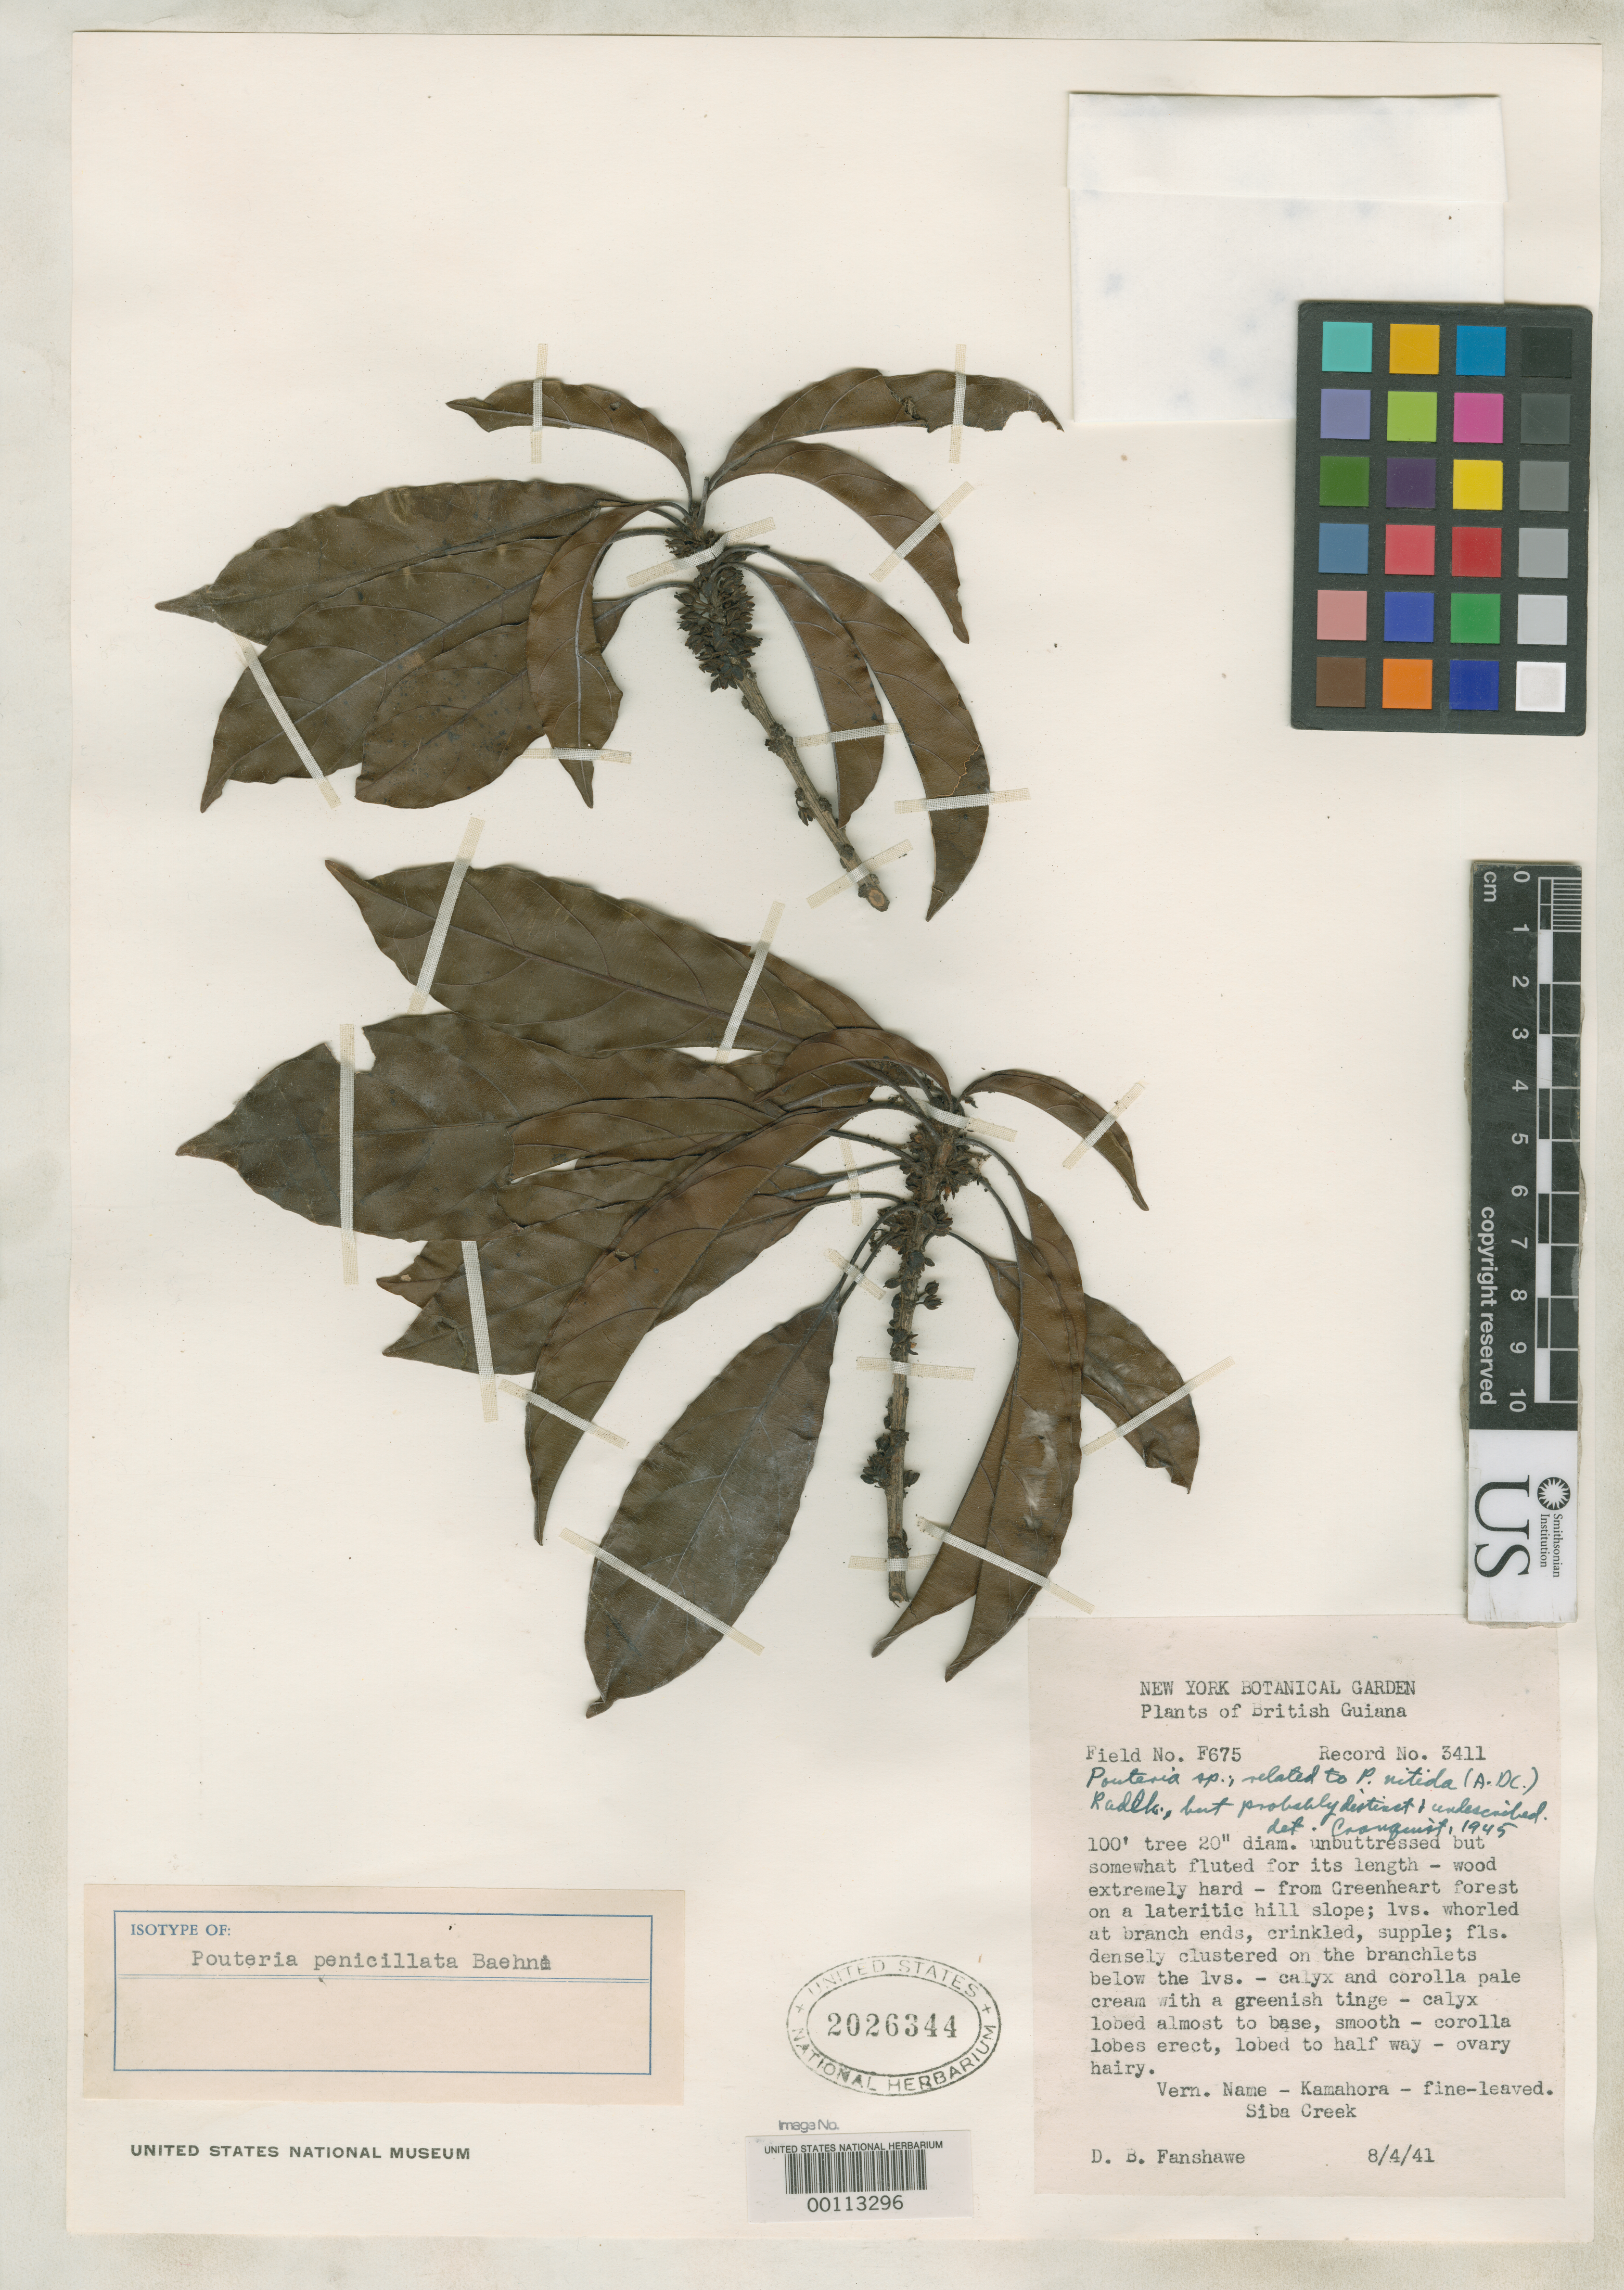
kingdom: Plantae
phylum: Tracheophyta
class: Magnoliopsida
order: Ericales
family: Sapotaceae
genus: Pouteria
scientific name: Pouteria penicillata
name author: Baehni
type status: Isotype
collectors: D. B. Fanshawe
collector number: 675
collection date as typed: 08 Apr 1941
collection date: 1941-04-08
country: Guyana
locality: Siba Creek.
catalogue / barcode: US 2026344